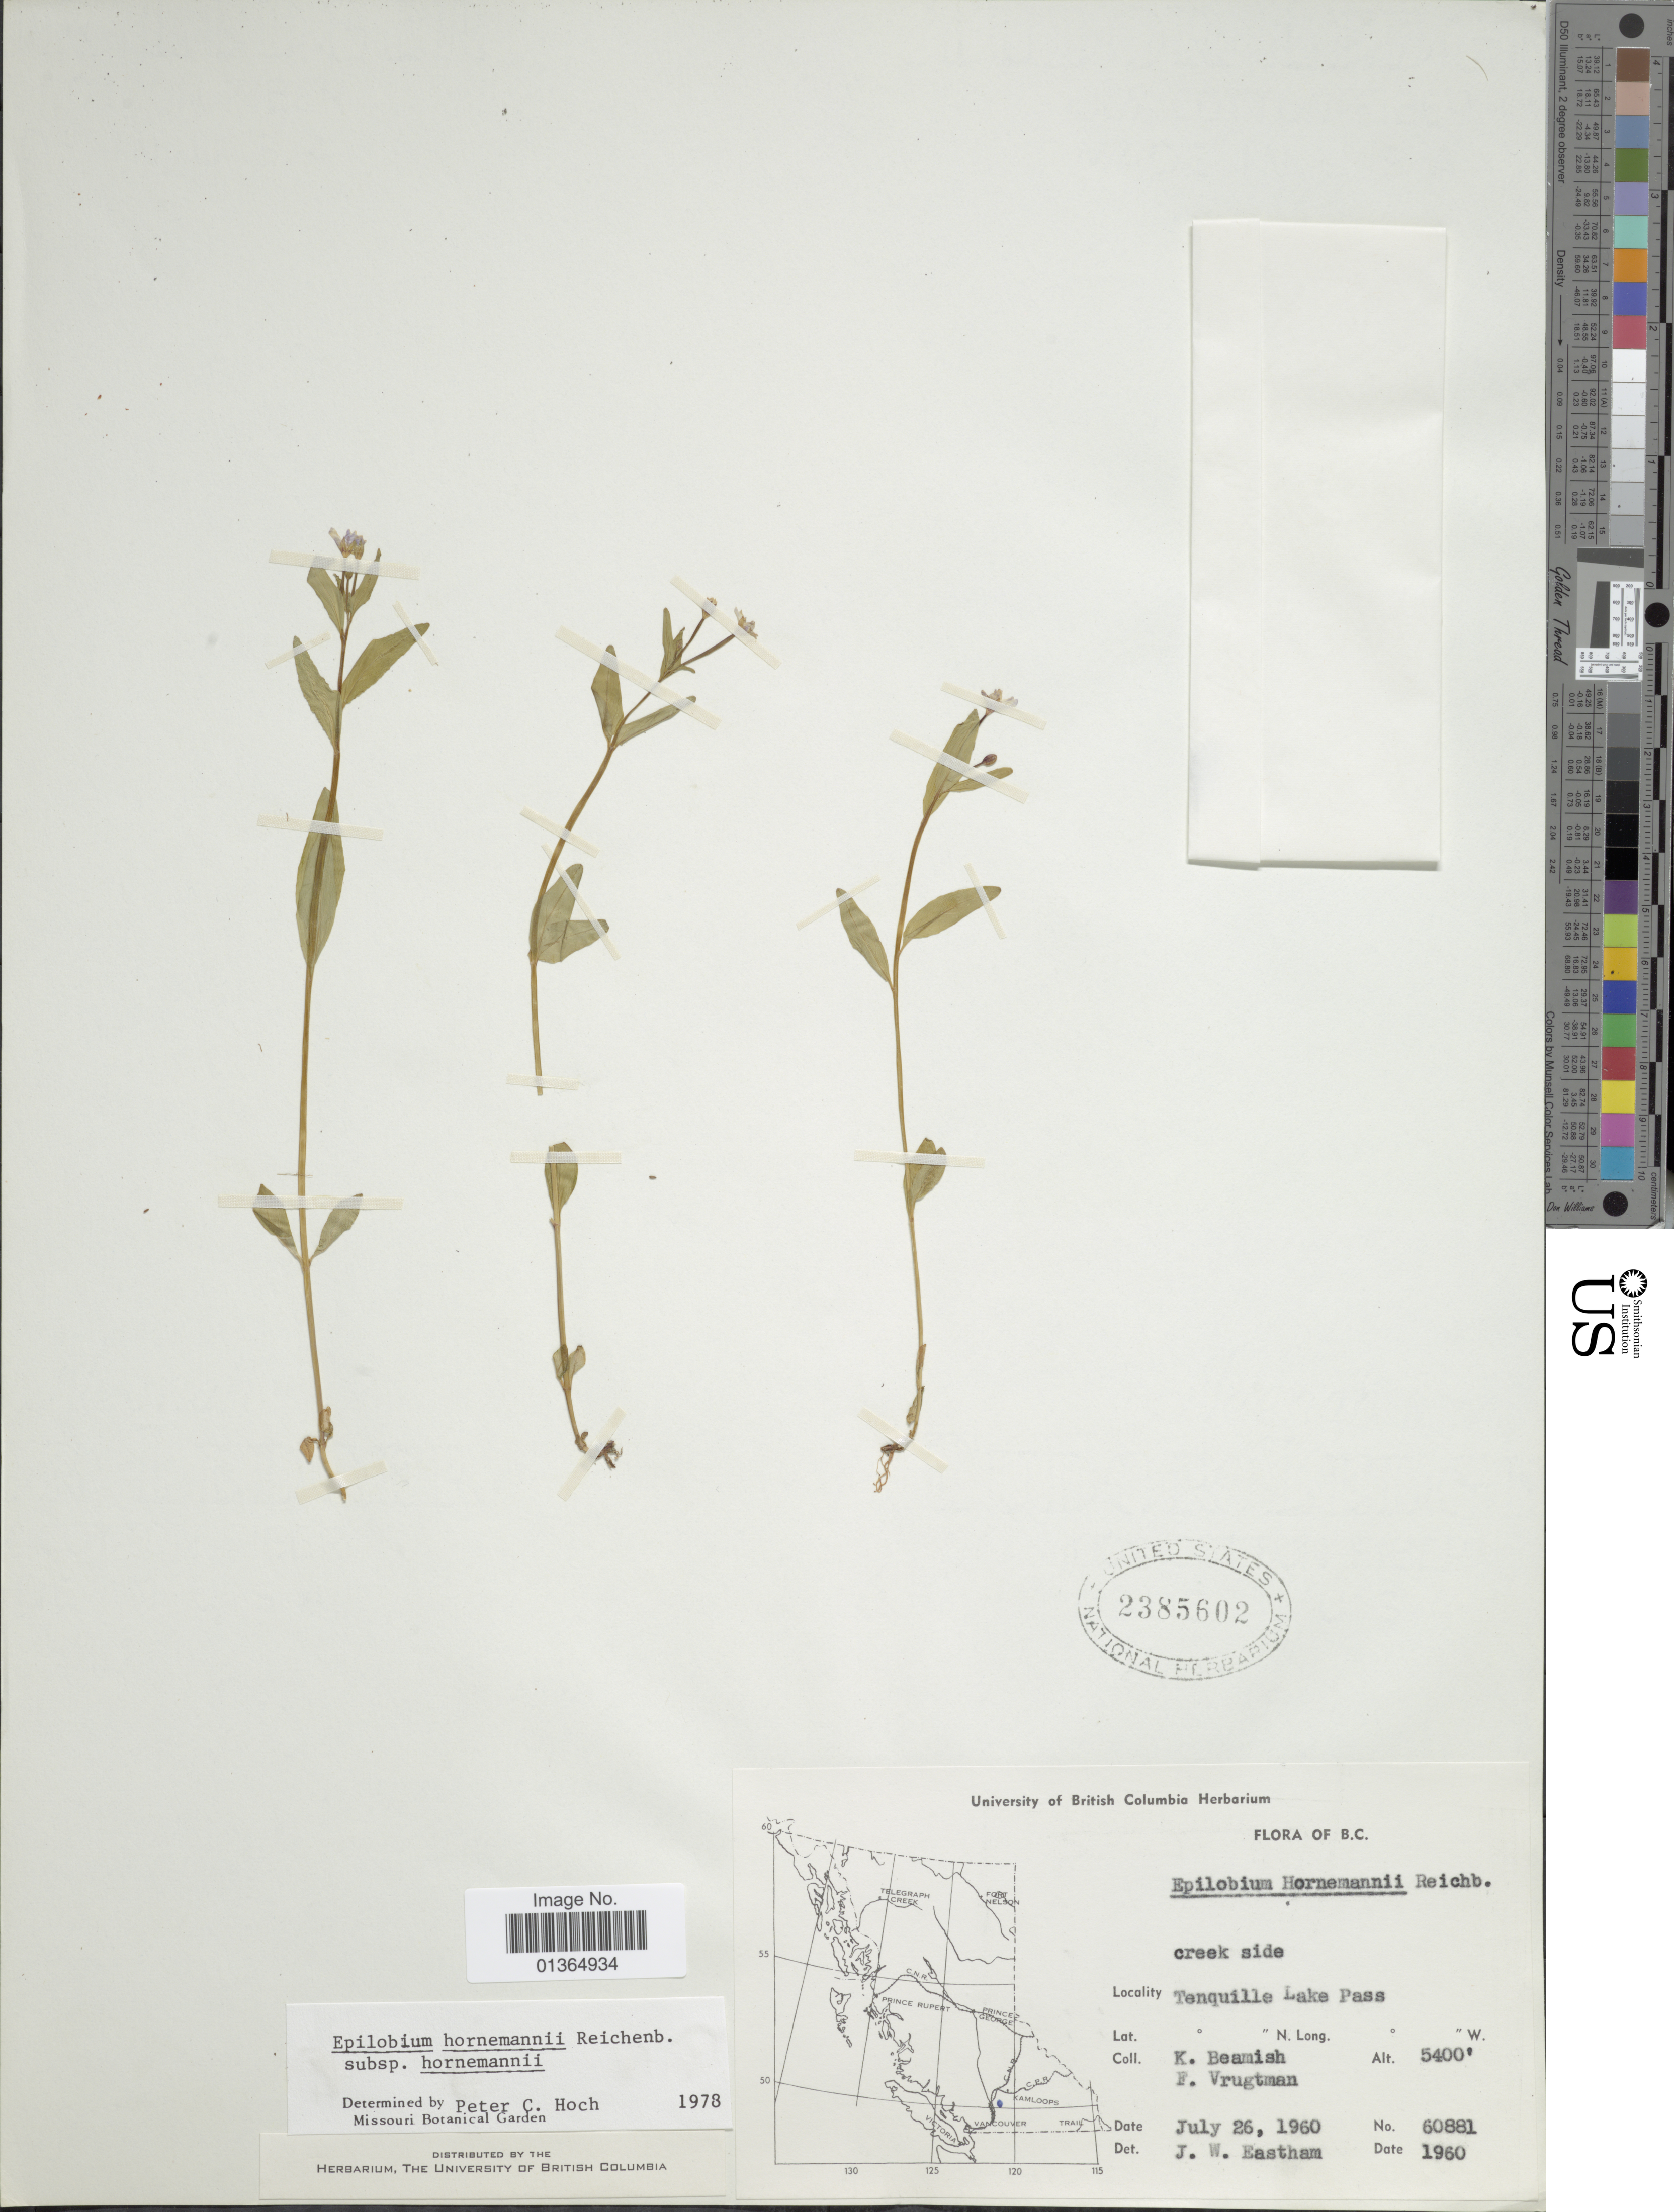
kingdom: Plantae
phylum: Tracheophyta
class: Magnoliopsida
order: Myrtales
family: Onagraceae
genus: Epilobium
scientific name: Epilobium hornemannii subsp. hornemannii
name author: Rchb.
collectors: K. Beamish & F. Vrugtman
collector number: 60881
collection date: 1960-07-26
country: Canada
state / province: British Columbia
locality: Tenquille Lake Pass.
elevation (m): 1646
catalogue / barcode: US 2385602